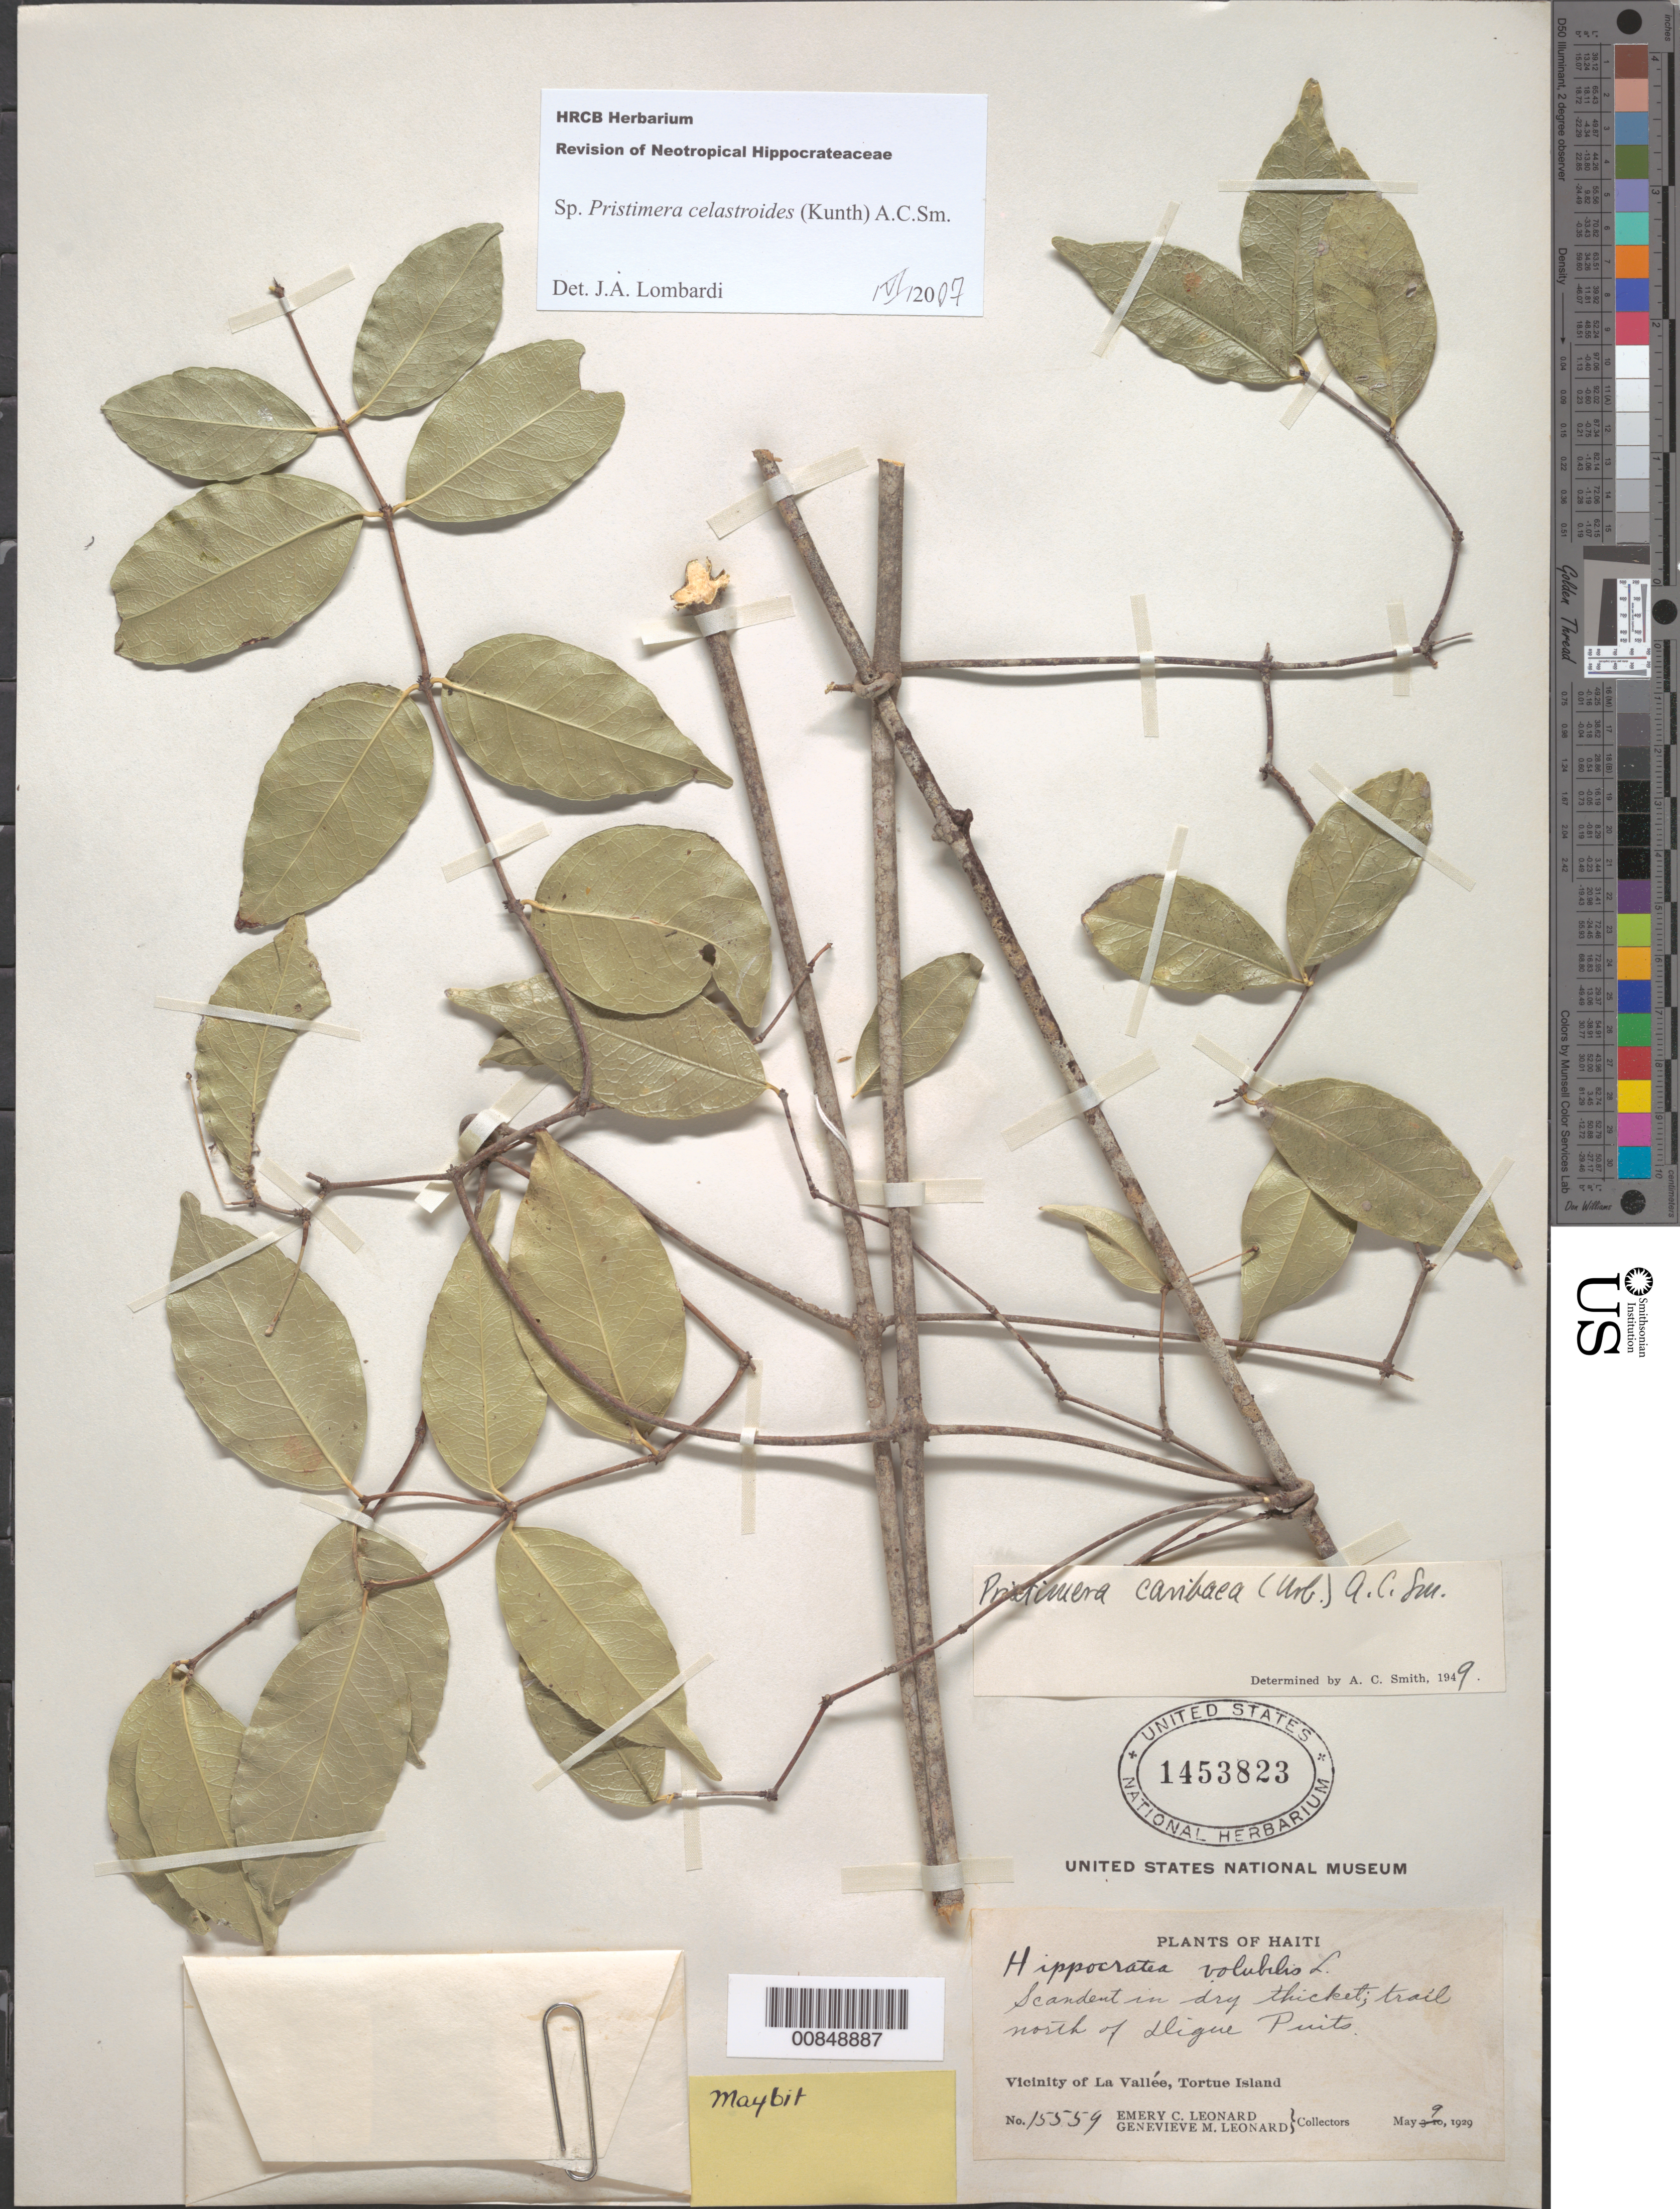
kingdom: Plantae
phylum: Tracheophyta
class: Magnoliopsida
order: Celastrales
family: Celastraceae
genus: Pristimera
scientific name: Pristimera celastroides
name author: (Kunth) A.C. Sm.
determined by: Lombardi, Julio A.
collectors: E. C. Leonard & G. M. Leonard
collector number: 15559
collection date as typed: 09 May 1929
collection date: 1929-05-09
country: Haiti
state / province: Nord-Ouest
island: Île de la Tortue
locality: Vicinity of La Vallée, trail N of Digue Puits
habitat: In dry thicket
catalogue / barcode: US 1453823